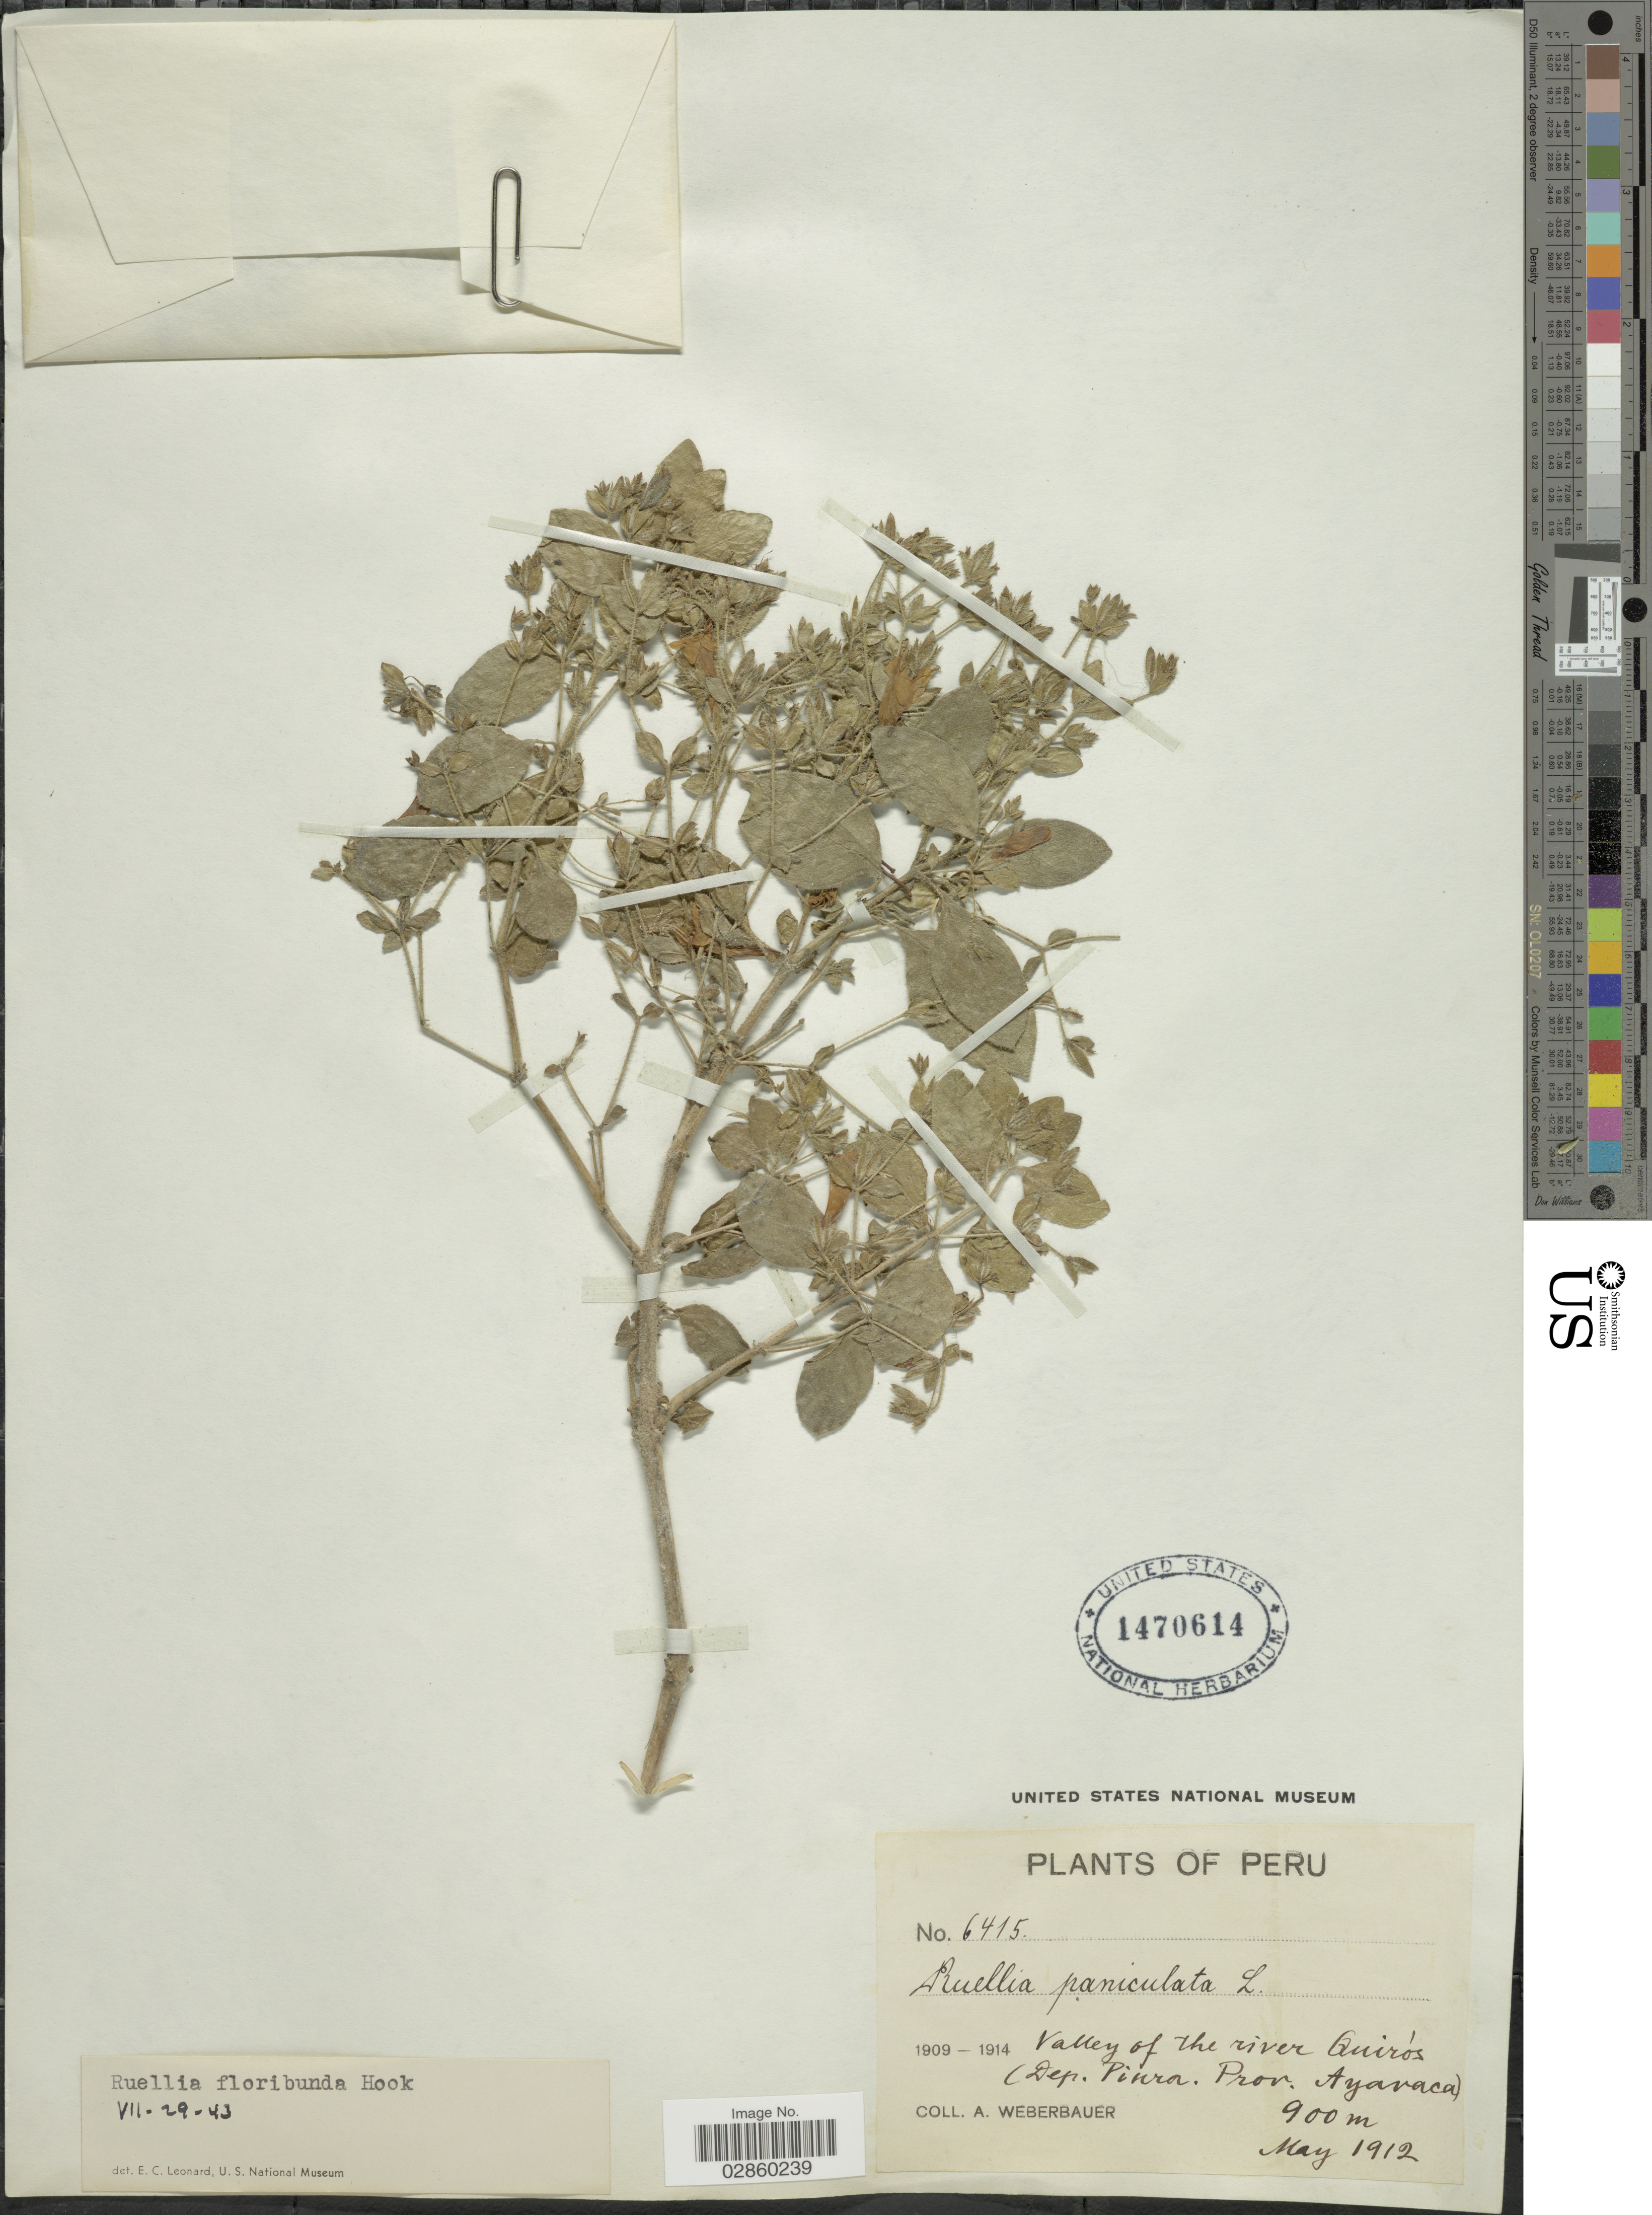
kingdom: Plantae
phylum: Tracheophyta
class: Magnoliopsida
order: Lamiales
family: Acanthaceae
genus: Ruellia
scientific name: Ruellia floribunda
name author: Hook.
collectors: A. Weberbauer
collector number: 6415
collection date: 1912-05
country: Peru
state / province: Piura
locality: Valley of the river Quirós, Prov. Ayavaca.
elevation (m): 900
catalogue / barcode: US 1470614